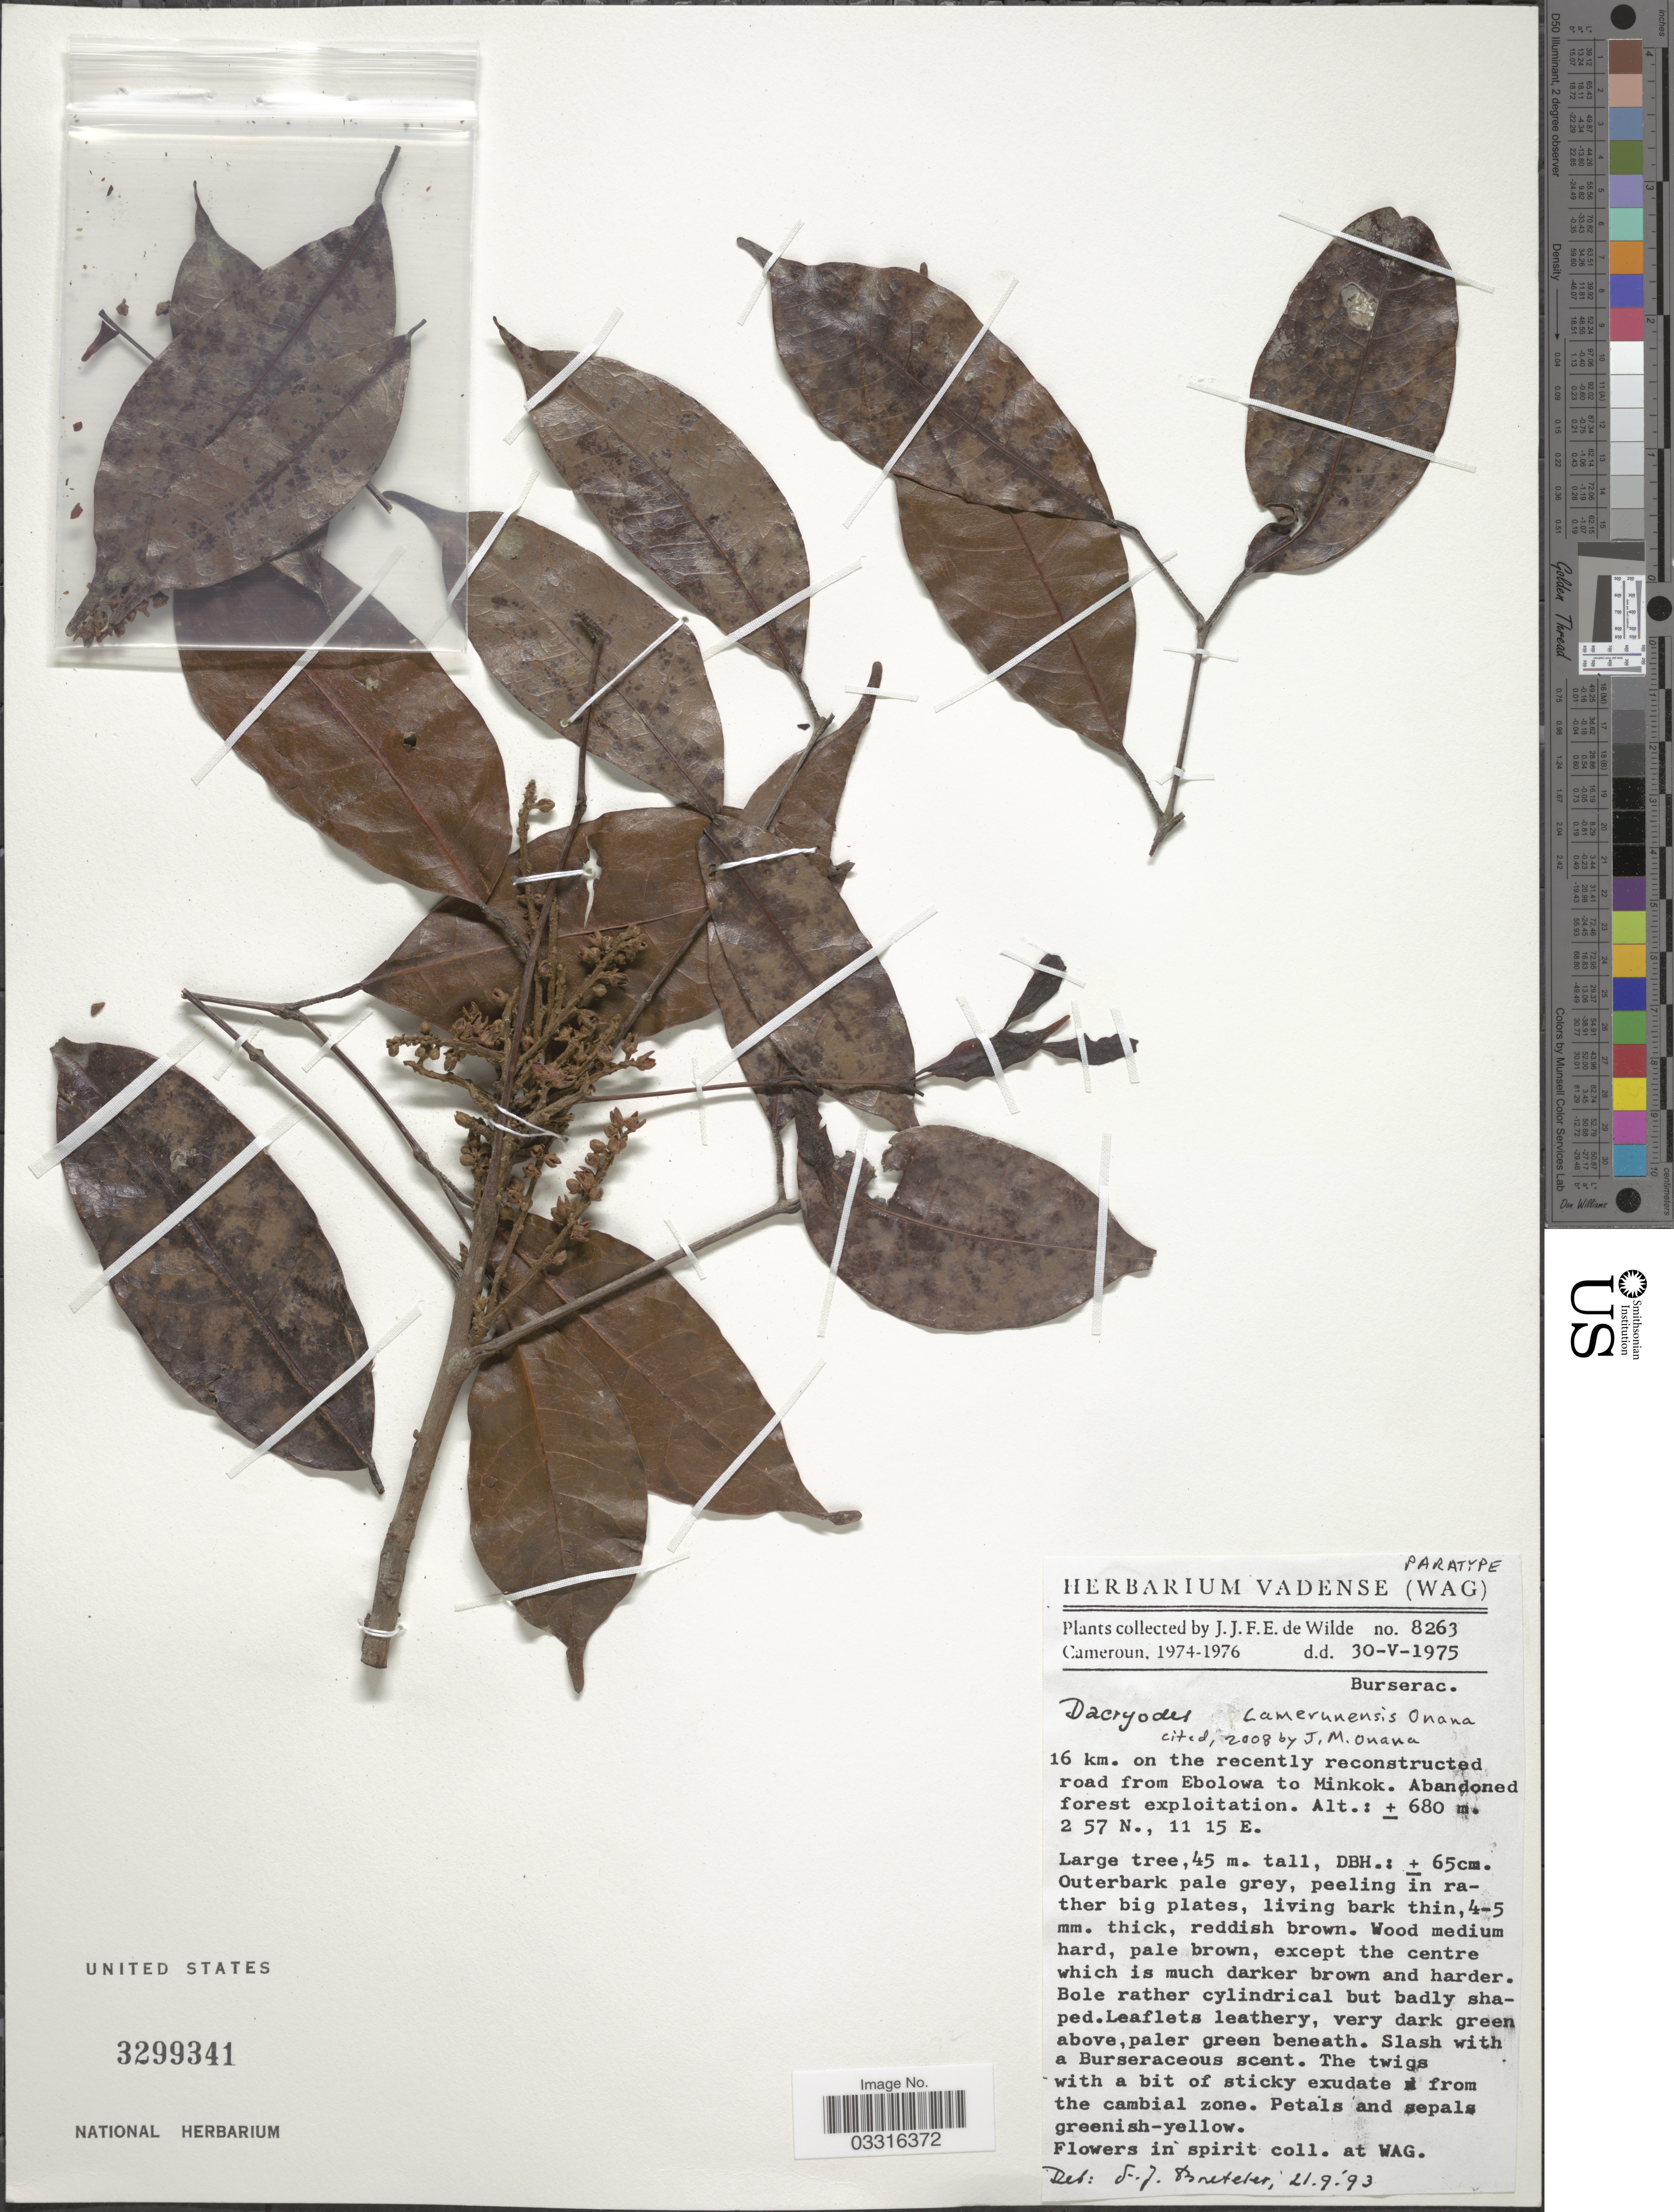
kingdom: Plantae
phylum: Tracheophyta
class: Magnoliopsida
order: Sapindales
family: Burseraceae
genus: Dacryodes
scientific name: Dacryodes camerunensis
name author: Onana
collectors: J.J. de Wilde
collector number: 8263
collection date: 1975-05-30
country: Cameroon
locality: Cameroun. 16km. on the recently reconstructed road from Ebolowa to Minkok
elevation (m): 680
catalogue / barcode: US 3299341